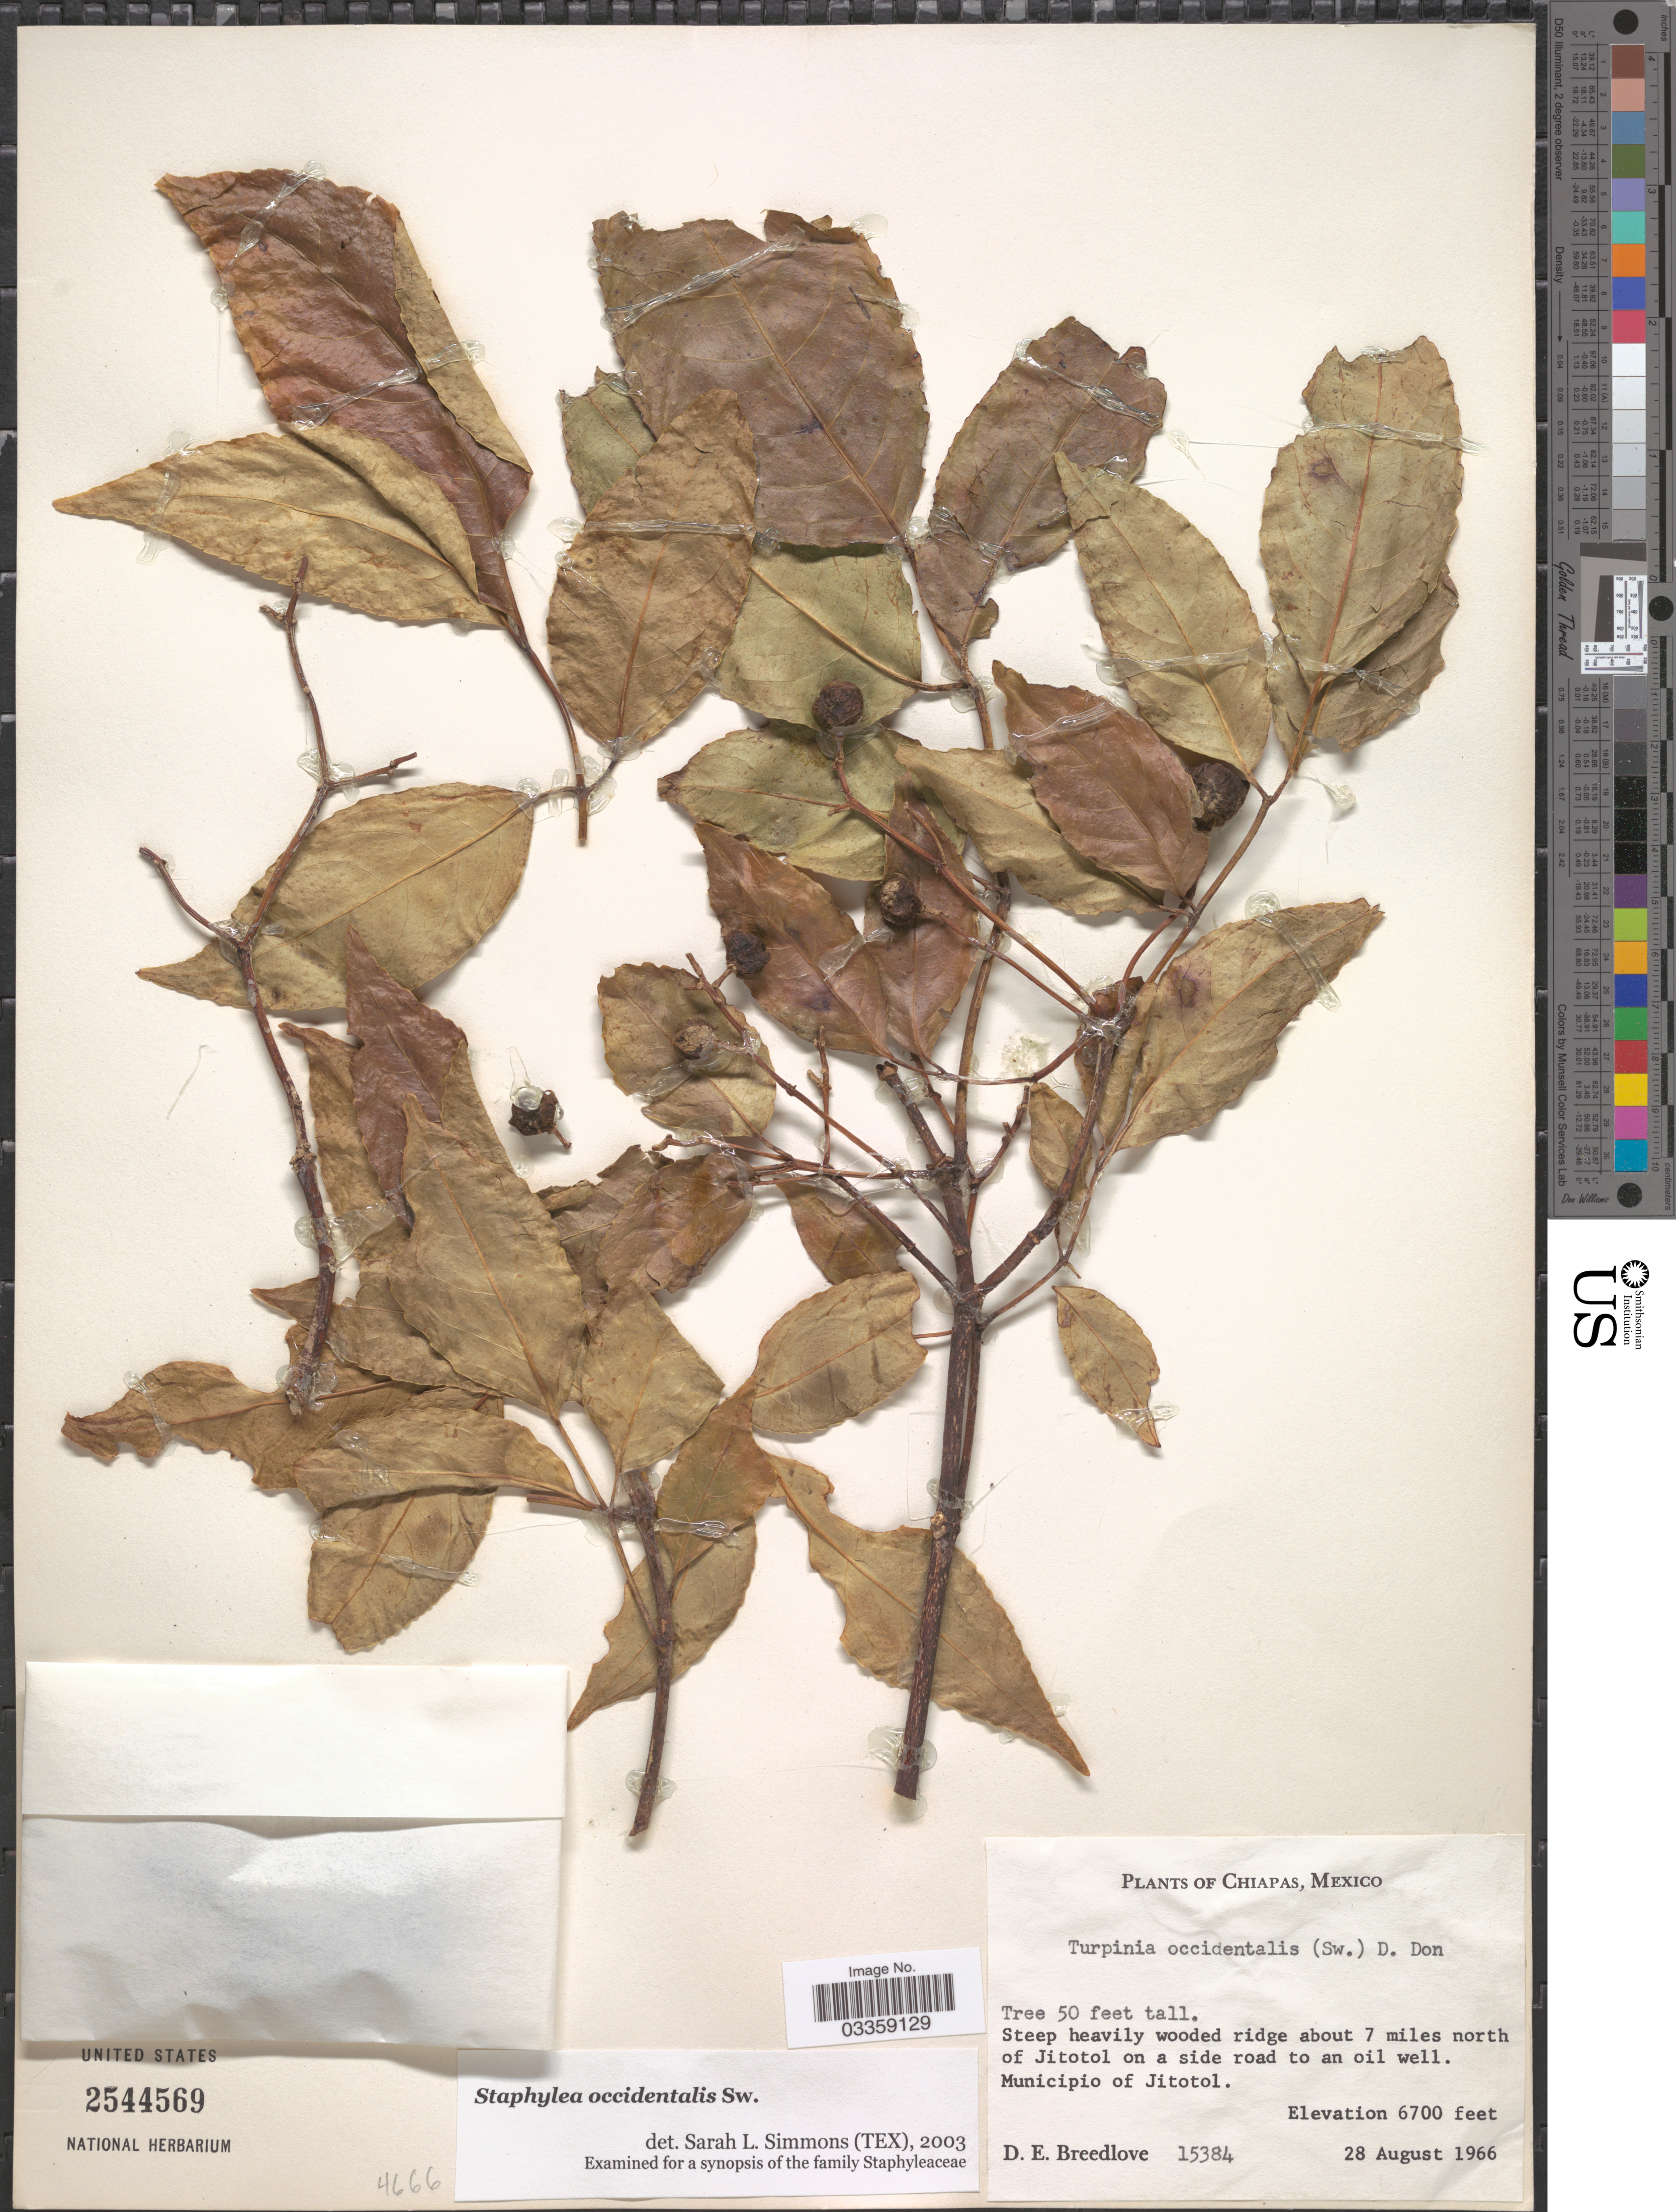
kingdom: Plantae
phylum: Tracheophyta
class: Magnoliopsida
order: Crossosomatales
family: Staphyleaceae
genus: Turpinia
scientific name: Turpinia occidentalis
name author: (Sw.) G. Don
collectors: D. E. Breedlove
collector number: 15384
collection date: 1966-08-28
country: Mexico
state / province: Chiapas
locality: Steep heavily wooded ridge about 7 miles north of Jitotol on a side road to an oil well. Municipio of Jitotol.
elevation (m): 2042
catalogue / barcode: US 2544569